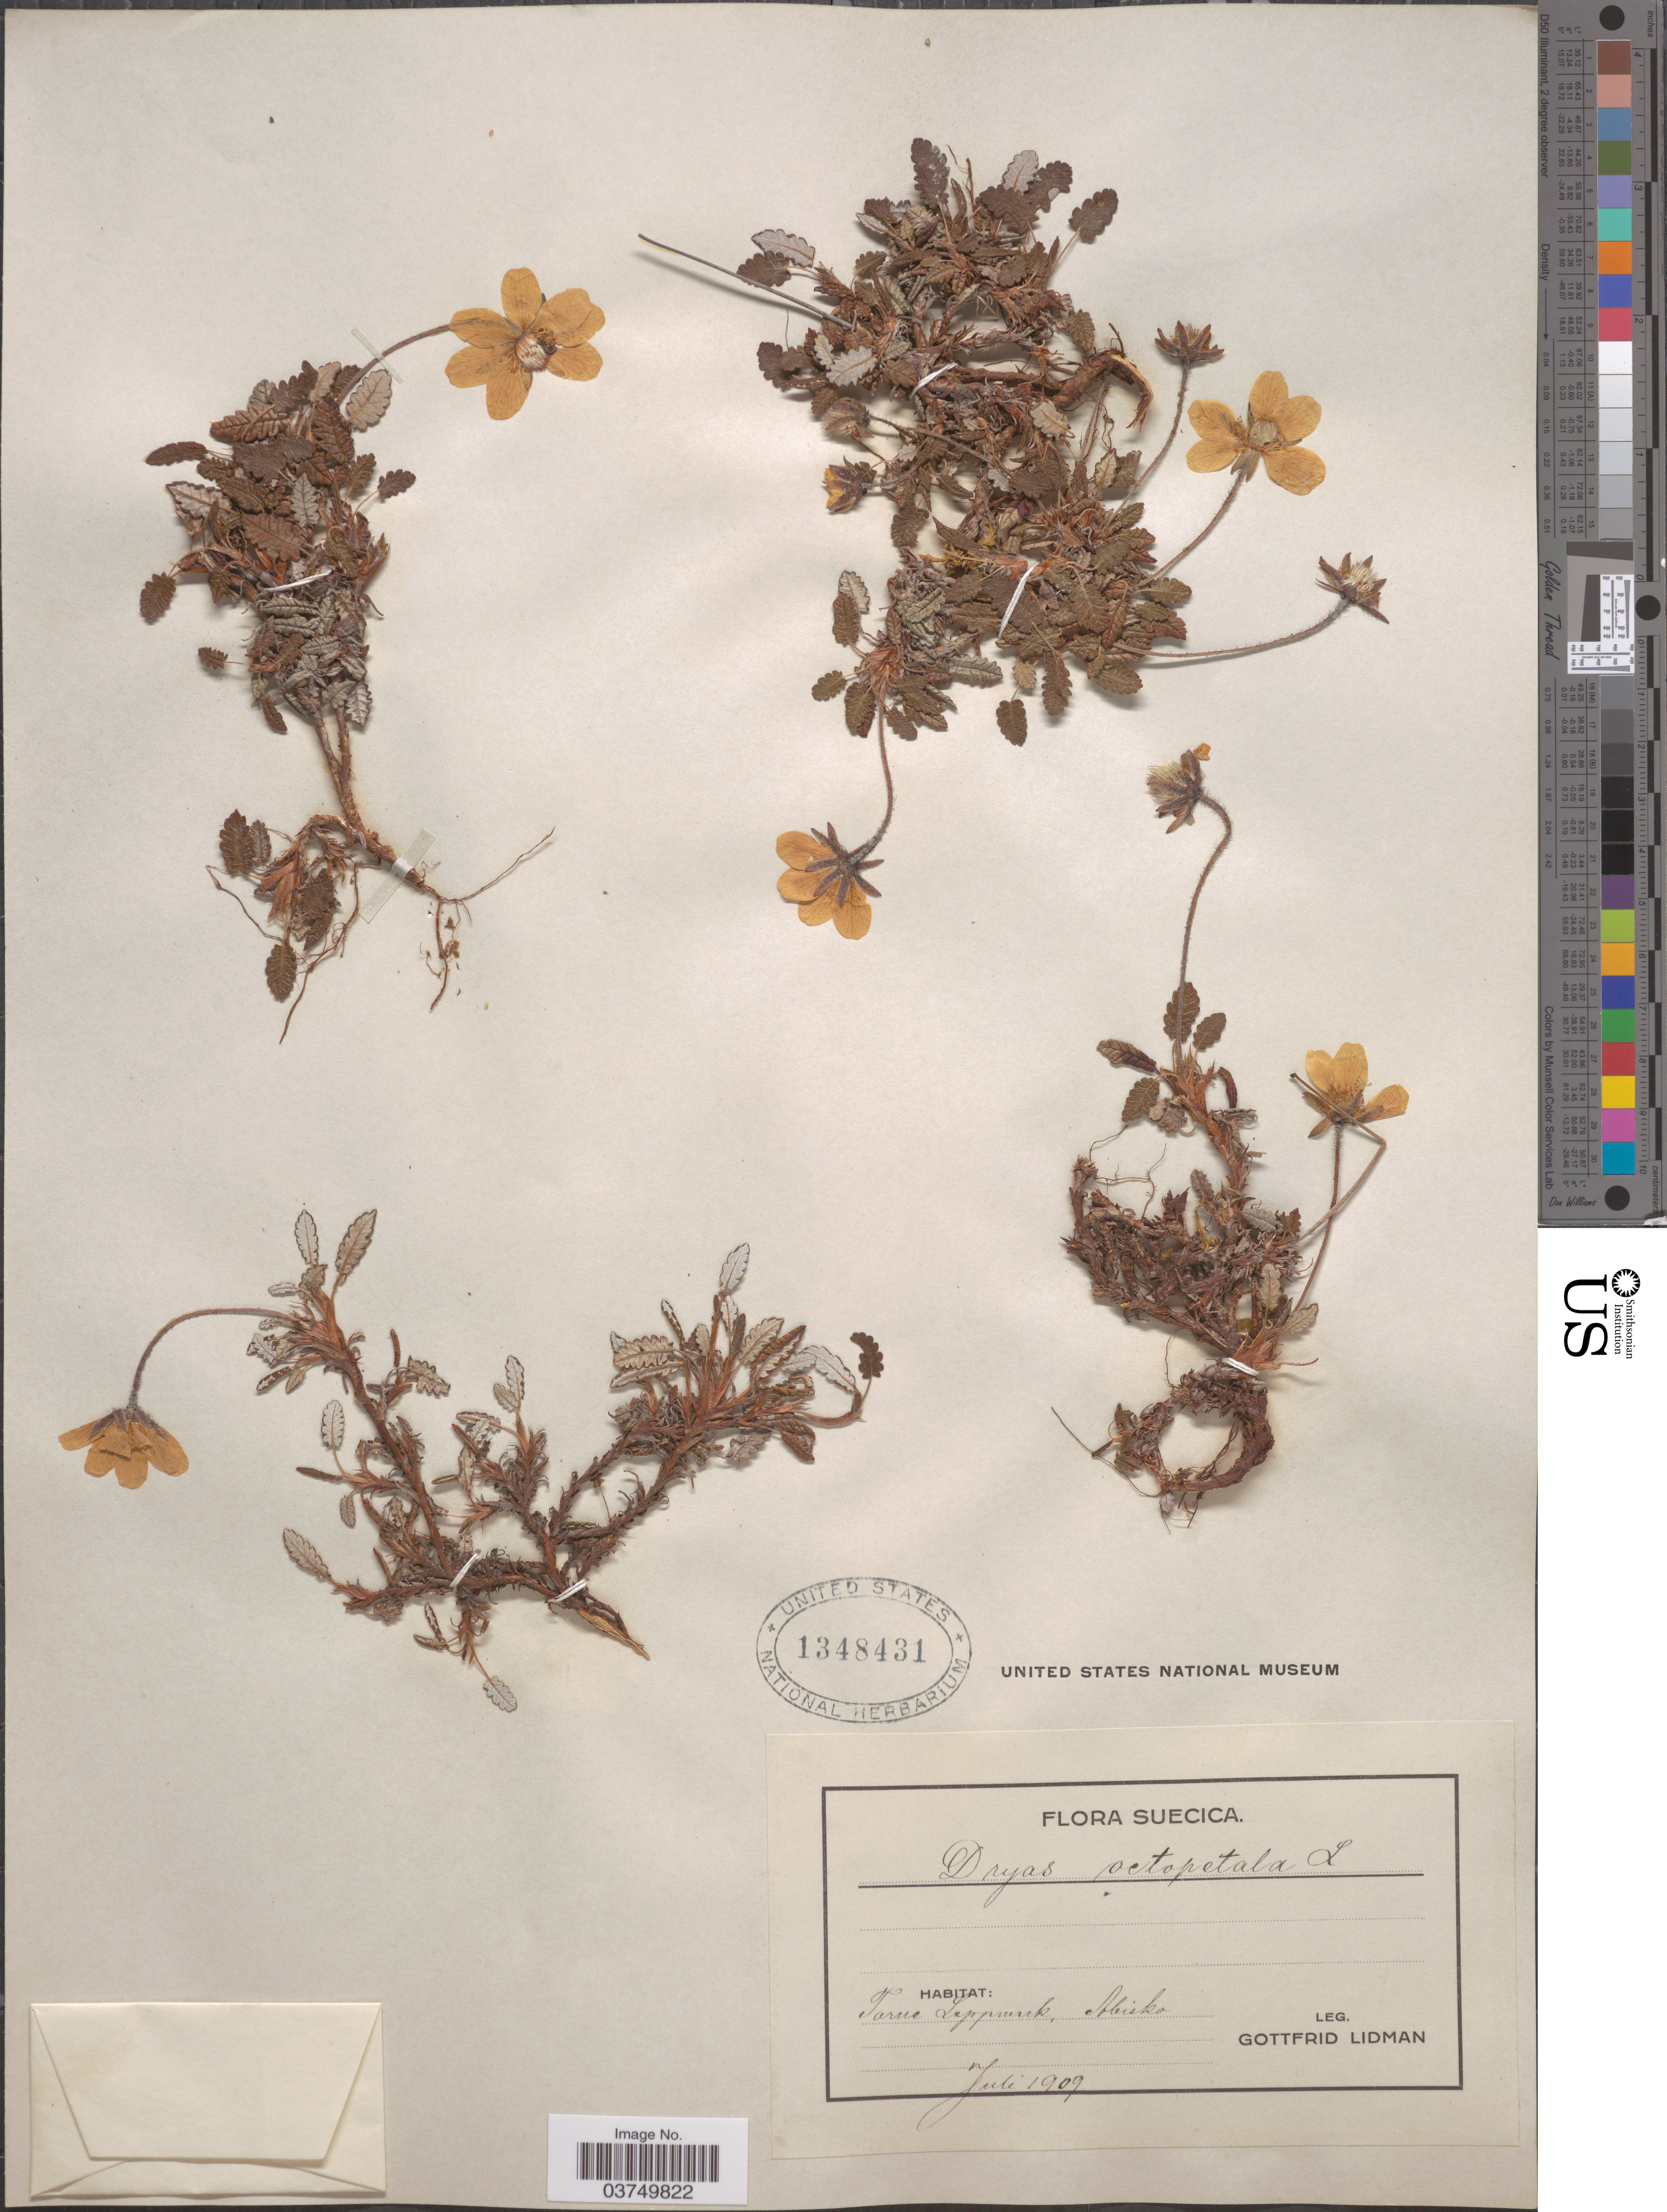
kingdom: Plantae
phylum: Tracheophyta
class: Magnoliopsida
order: Rosales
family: Rosaceae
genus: Dryas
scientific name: Dryas octopetala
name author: L.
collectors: G. Lidman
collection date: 1909-07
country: Sweden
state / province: Norrbotten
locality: Suecica. Torne Lappmark, Abisko.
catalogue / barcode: US 1348431